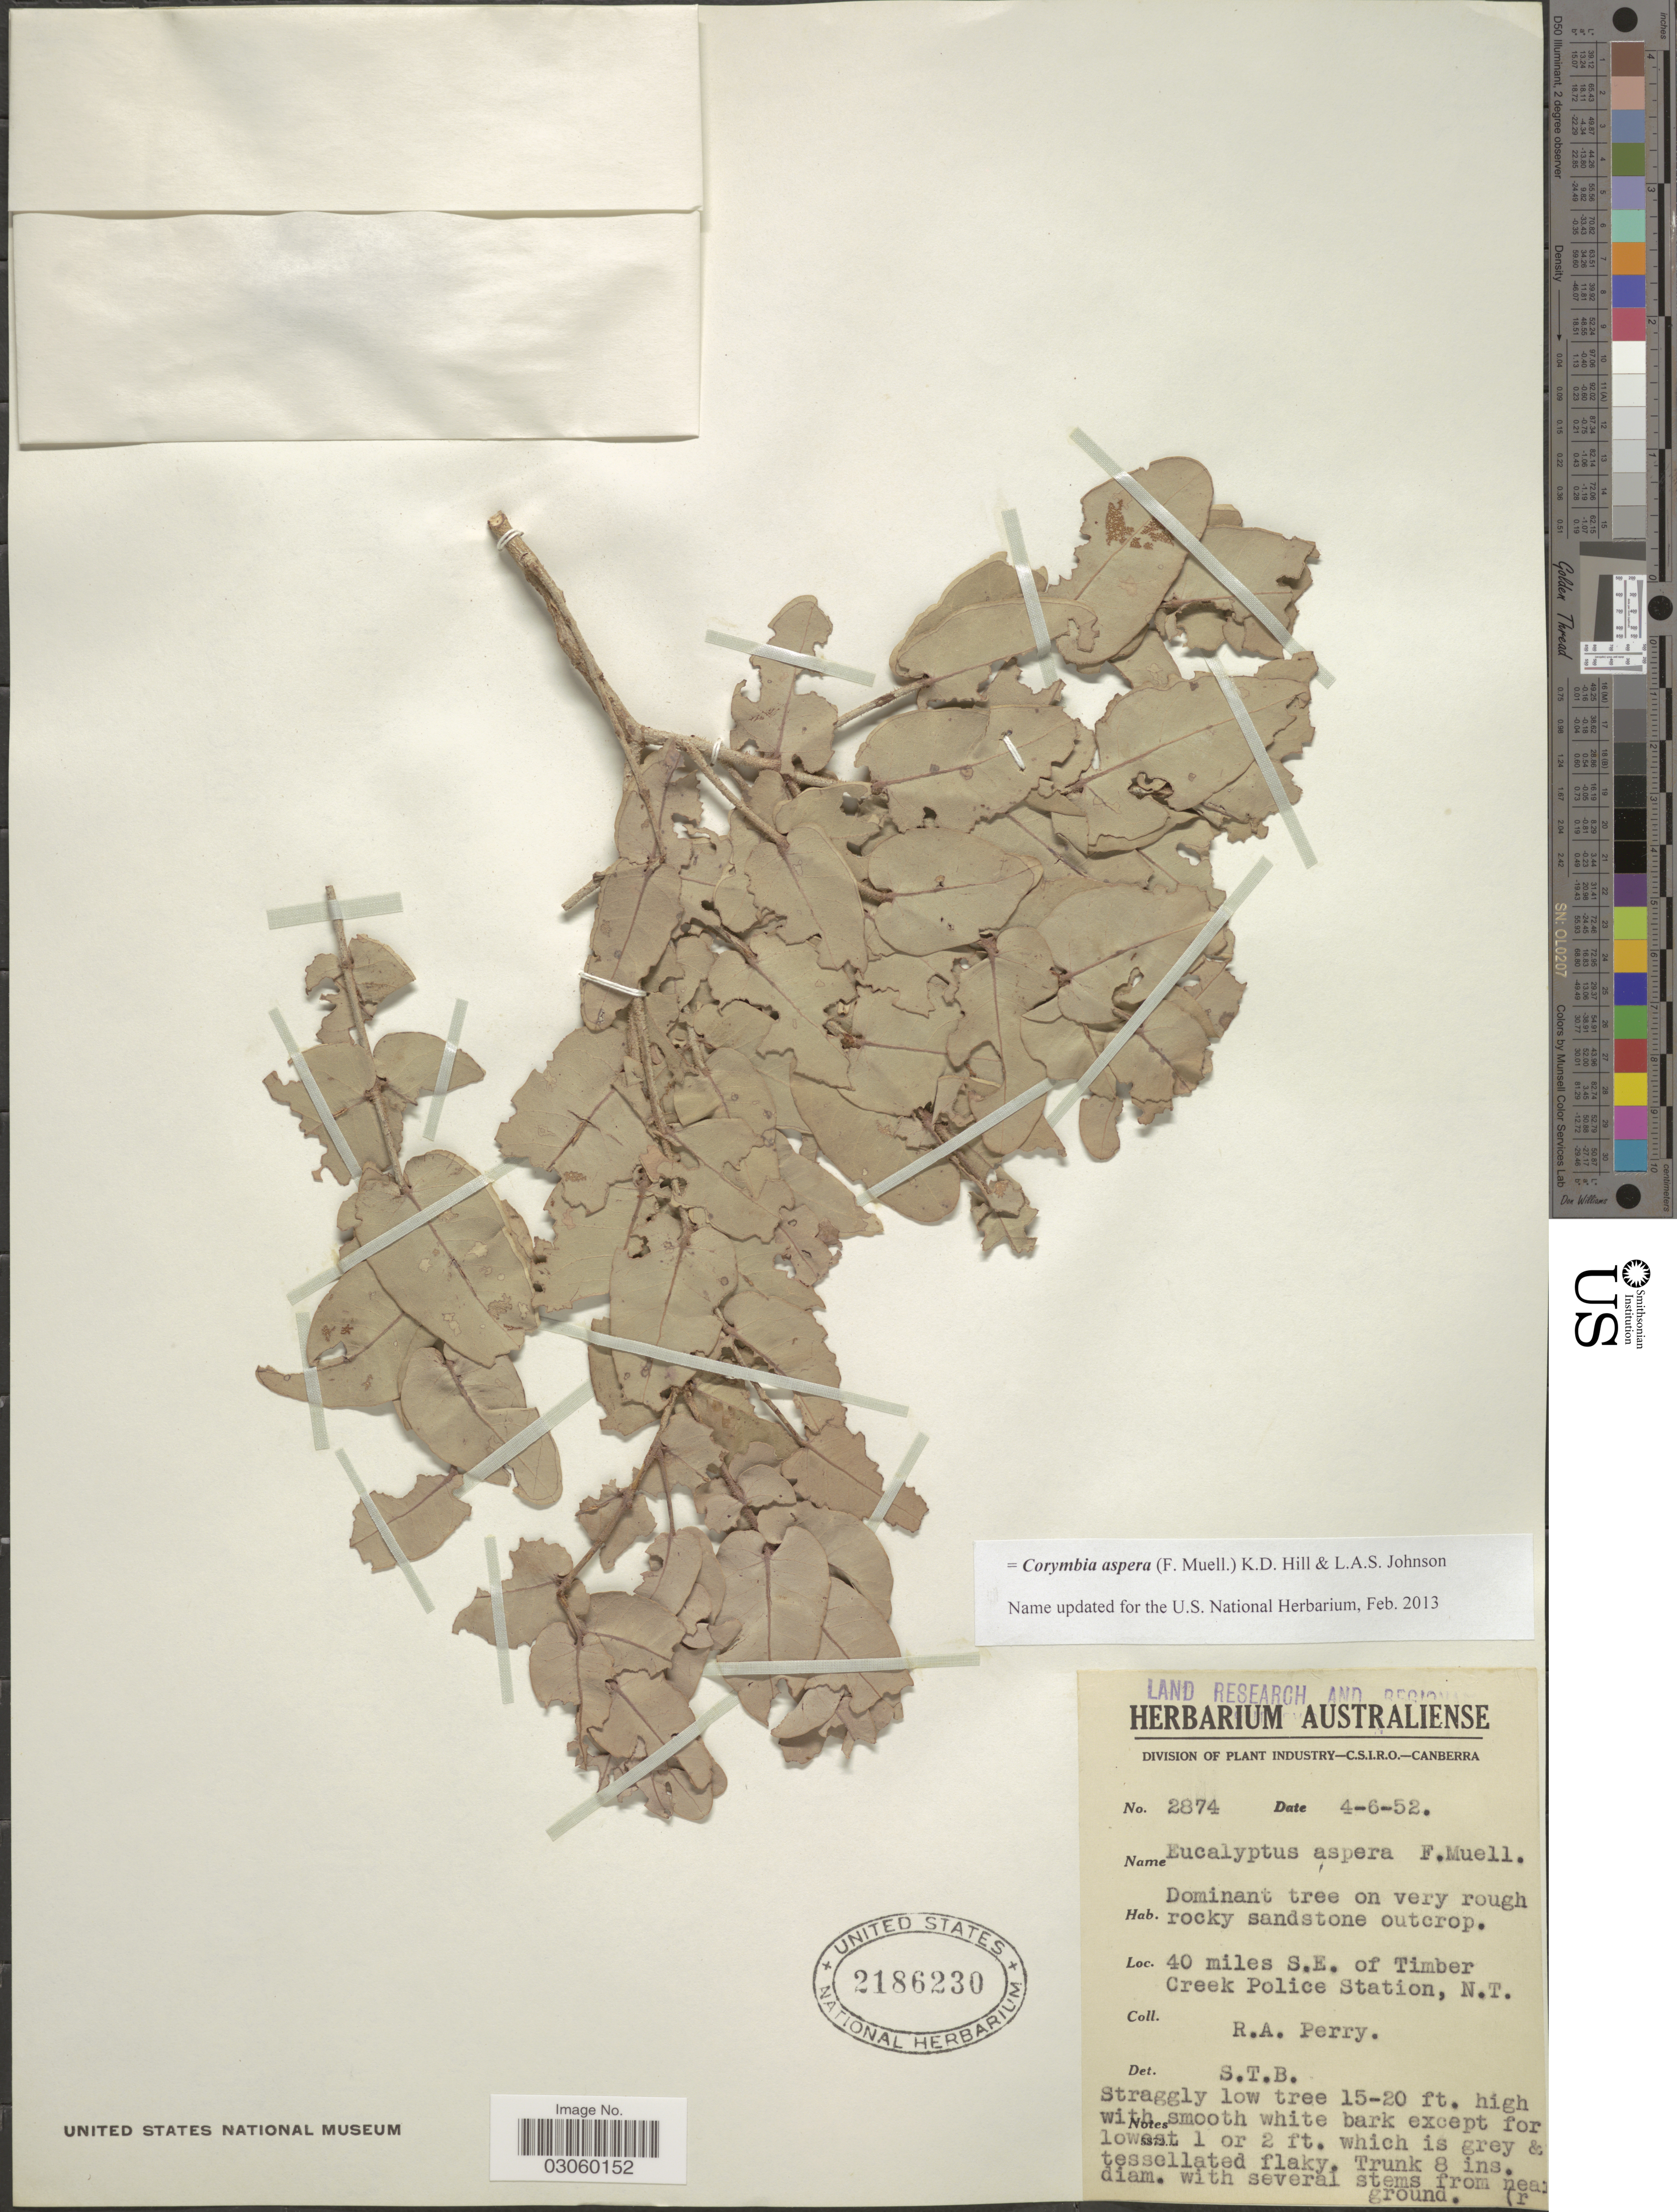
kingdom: Plantae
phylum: Tracheophyta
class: Magnoliopsida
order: Myrtales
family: Myrtaceae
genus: Corymbia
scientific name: Corymbia aspera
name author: (F. Muell.) K.D. Hill & L.A.S. Johnson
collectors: Perry, R. A.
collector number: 2874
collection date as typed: Transcribed d/m/y: 4/6/52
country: Australia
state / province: Northern Territory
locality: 40 miles S.E. of Timber Creek Police Station, N.T.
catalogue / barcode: US 2186230